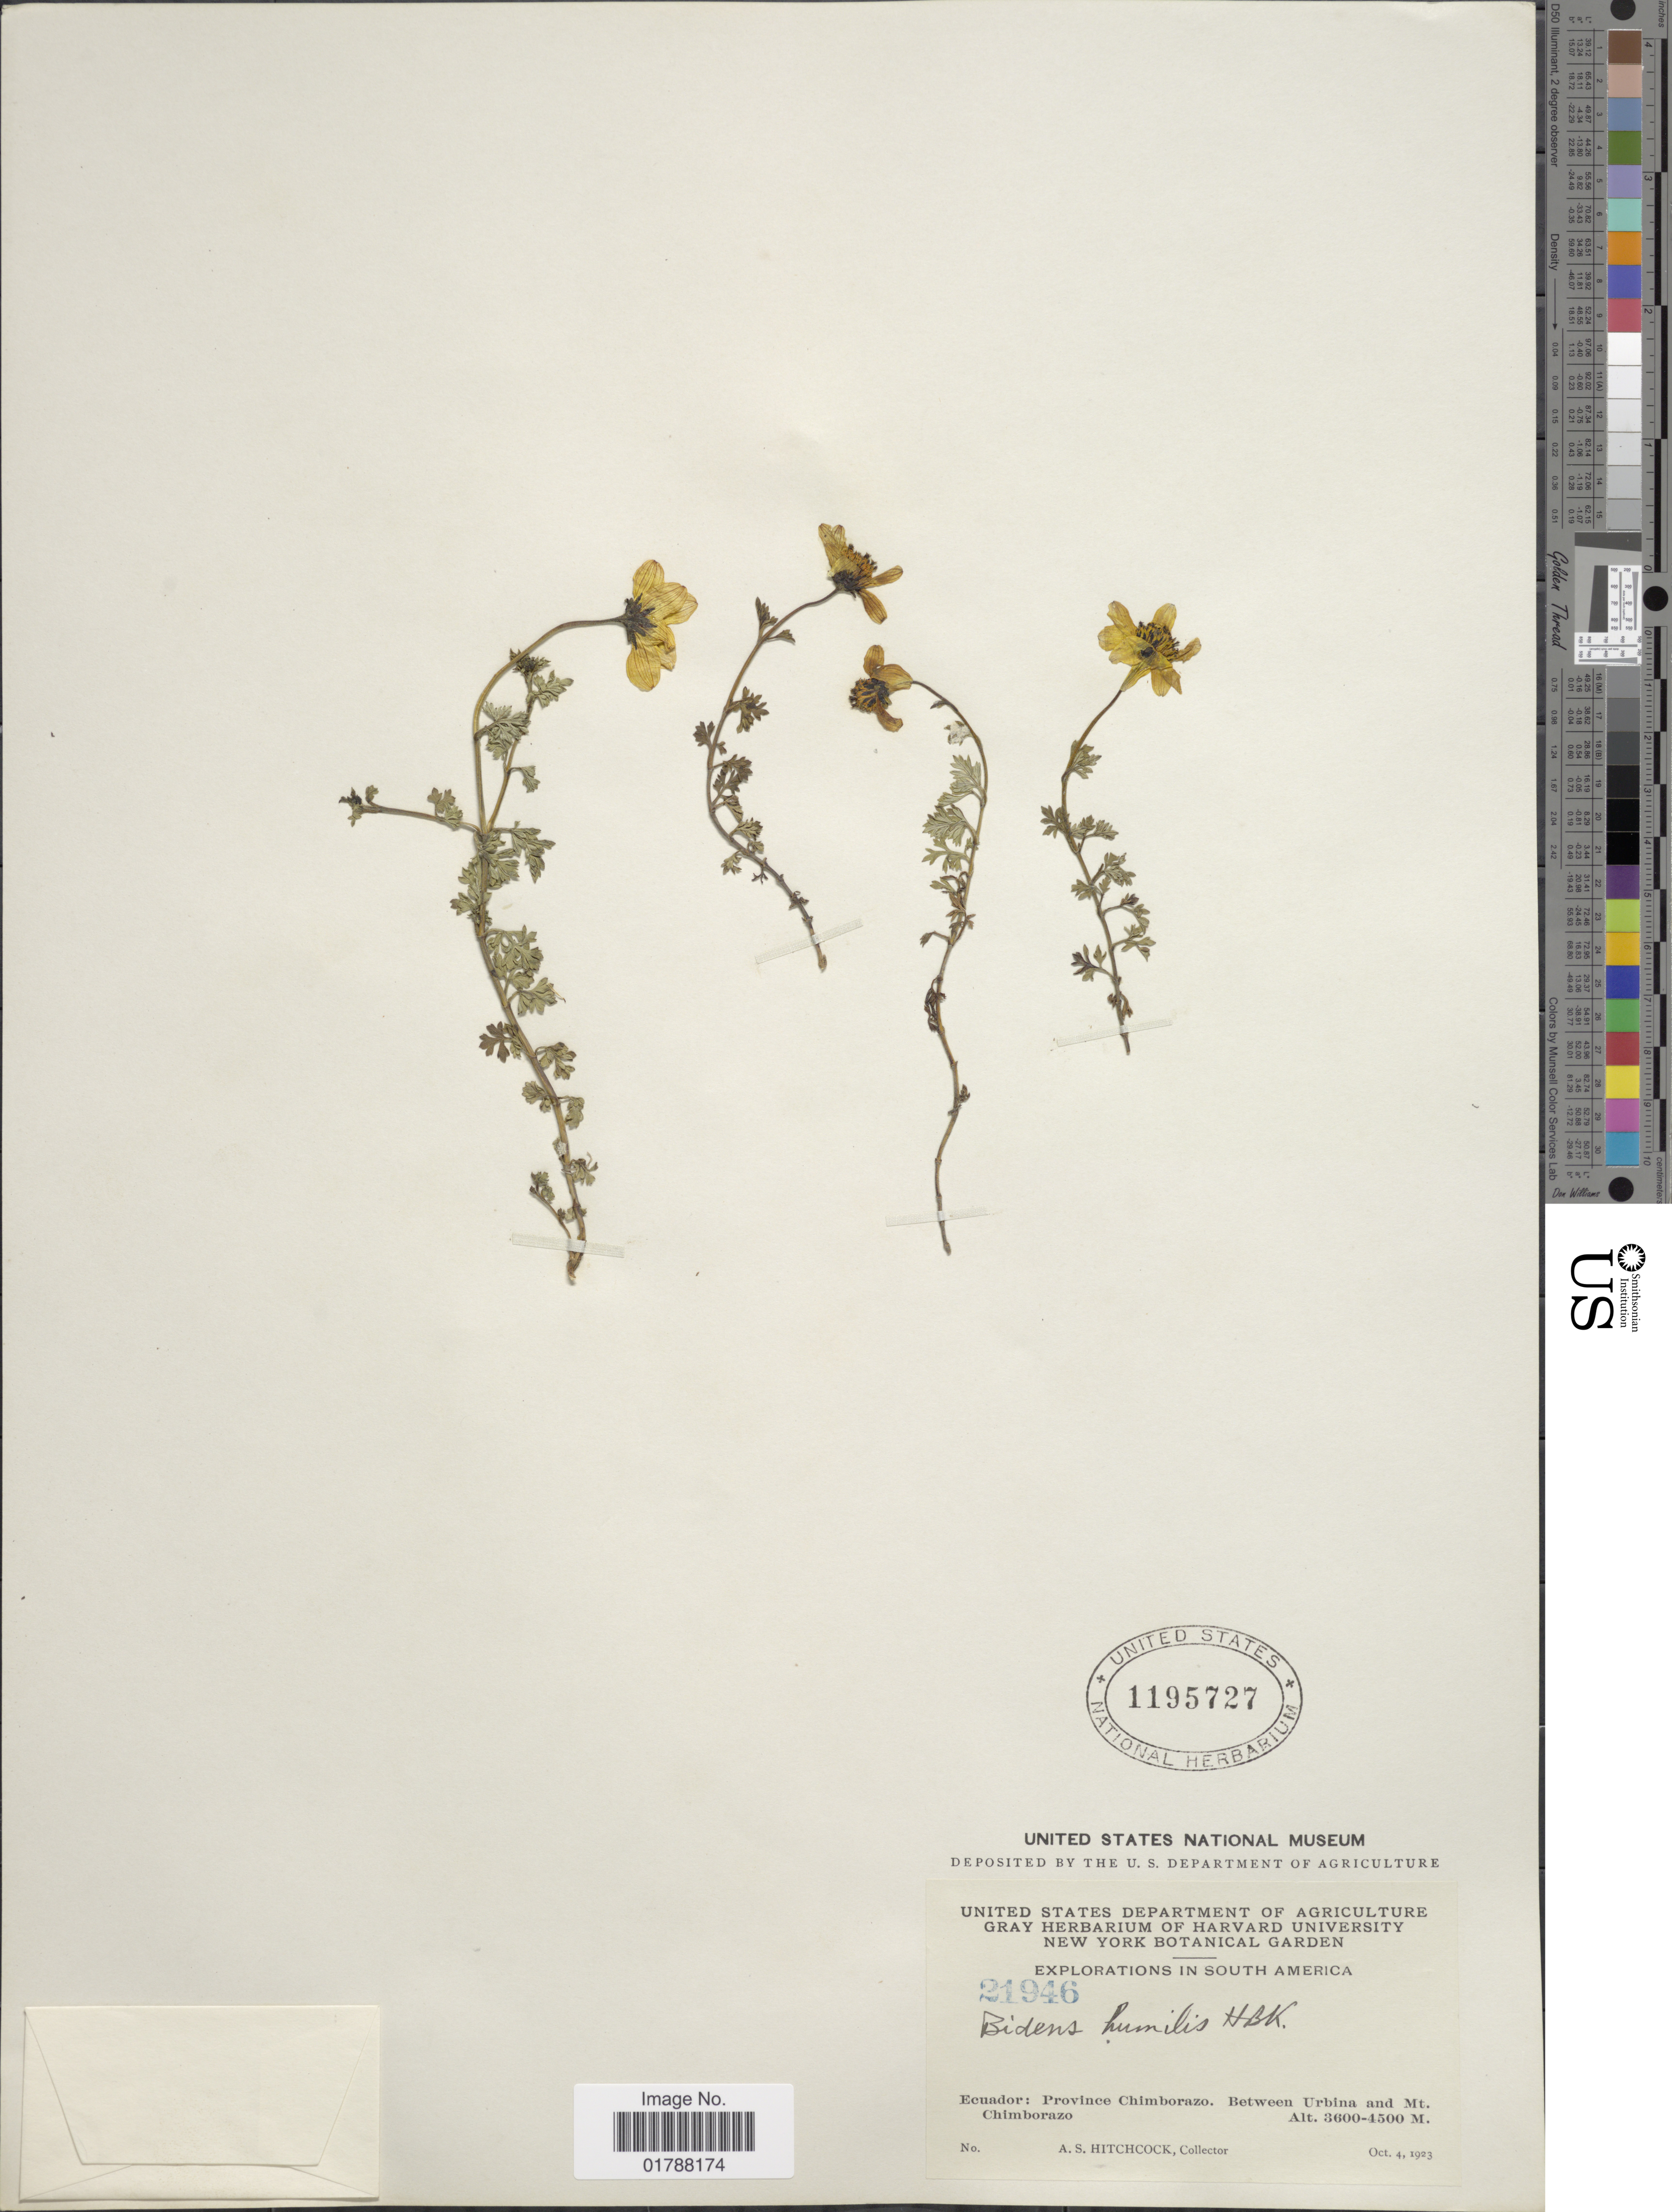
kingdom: Plantae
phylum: Tracheophyta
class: Magnoliopsida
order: Asterales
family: Asteraceae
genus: Bidens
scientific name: Bidens andicola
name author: Kunth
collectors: A. S. Hitchcock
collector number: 21946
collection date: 1923-10-04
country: Ecuador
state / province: Chimborazo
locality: Between Urbina and Mt. Chimborazo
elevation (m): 3600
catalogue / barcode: US 1195727